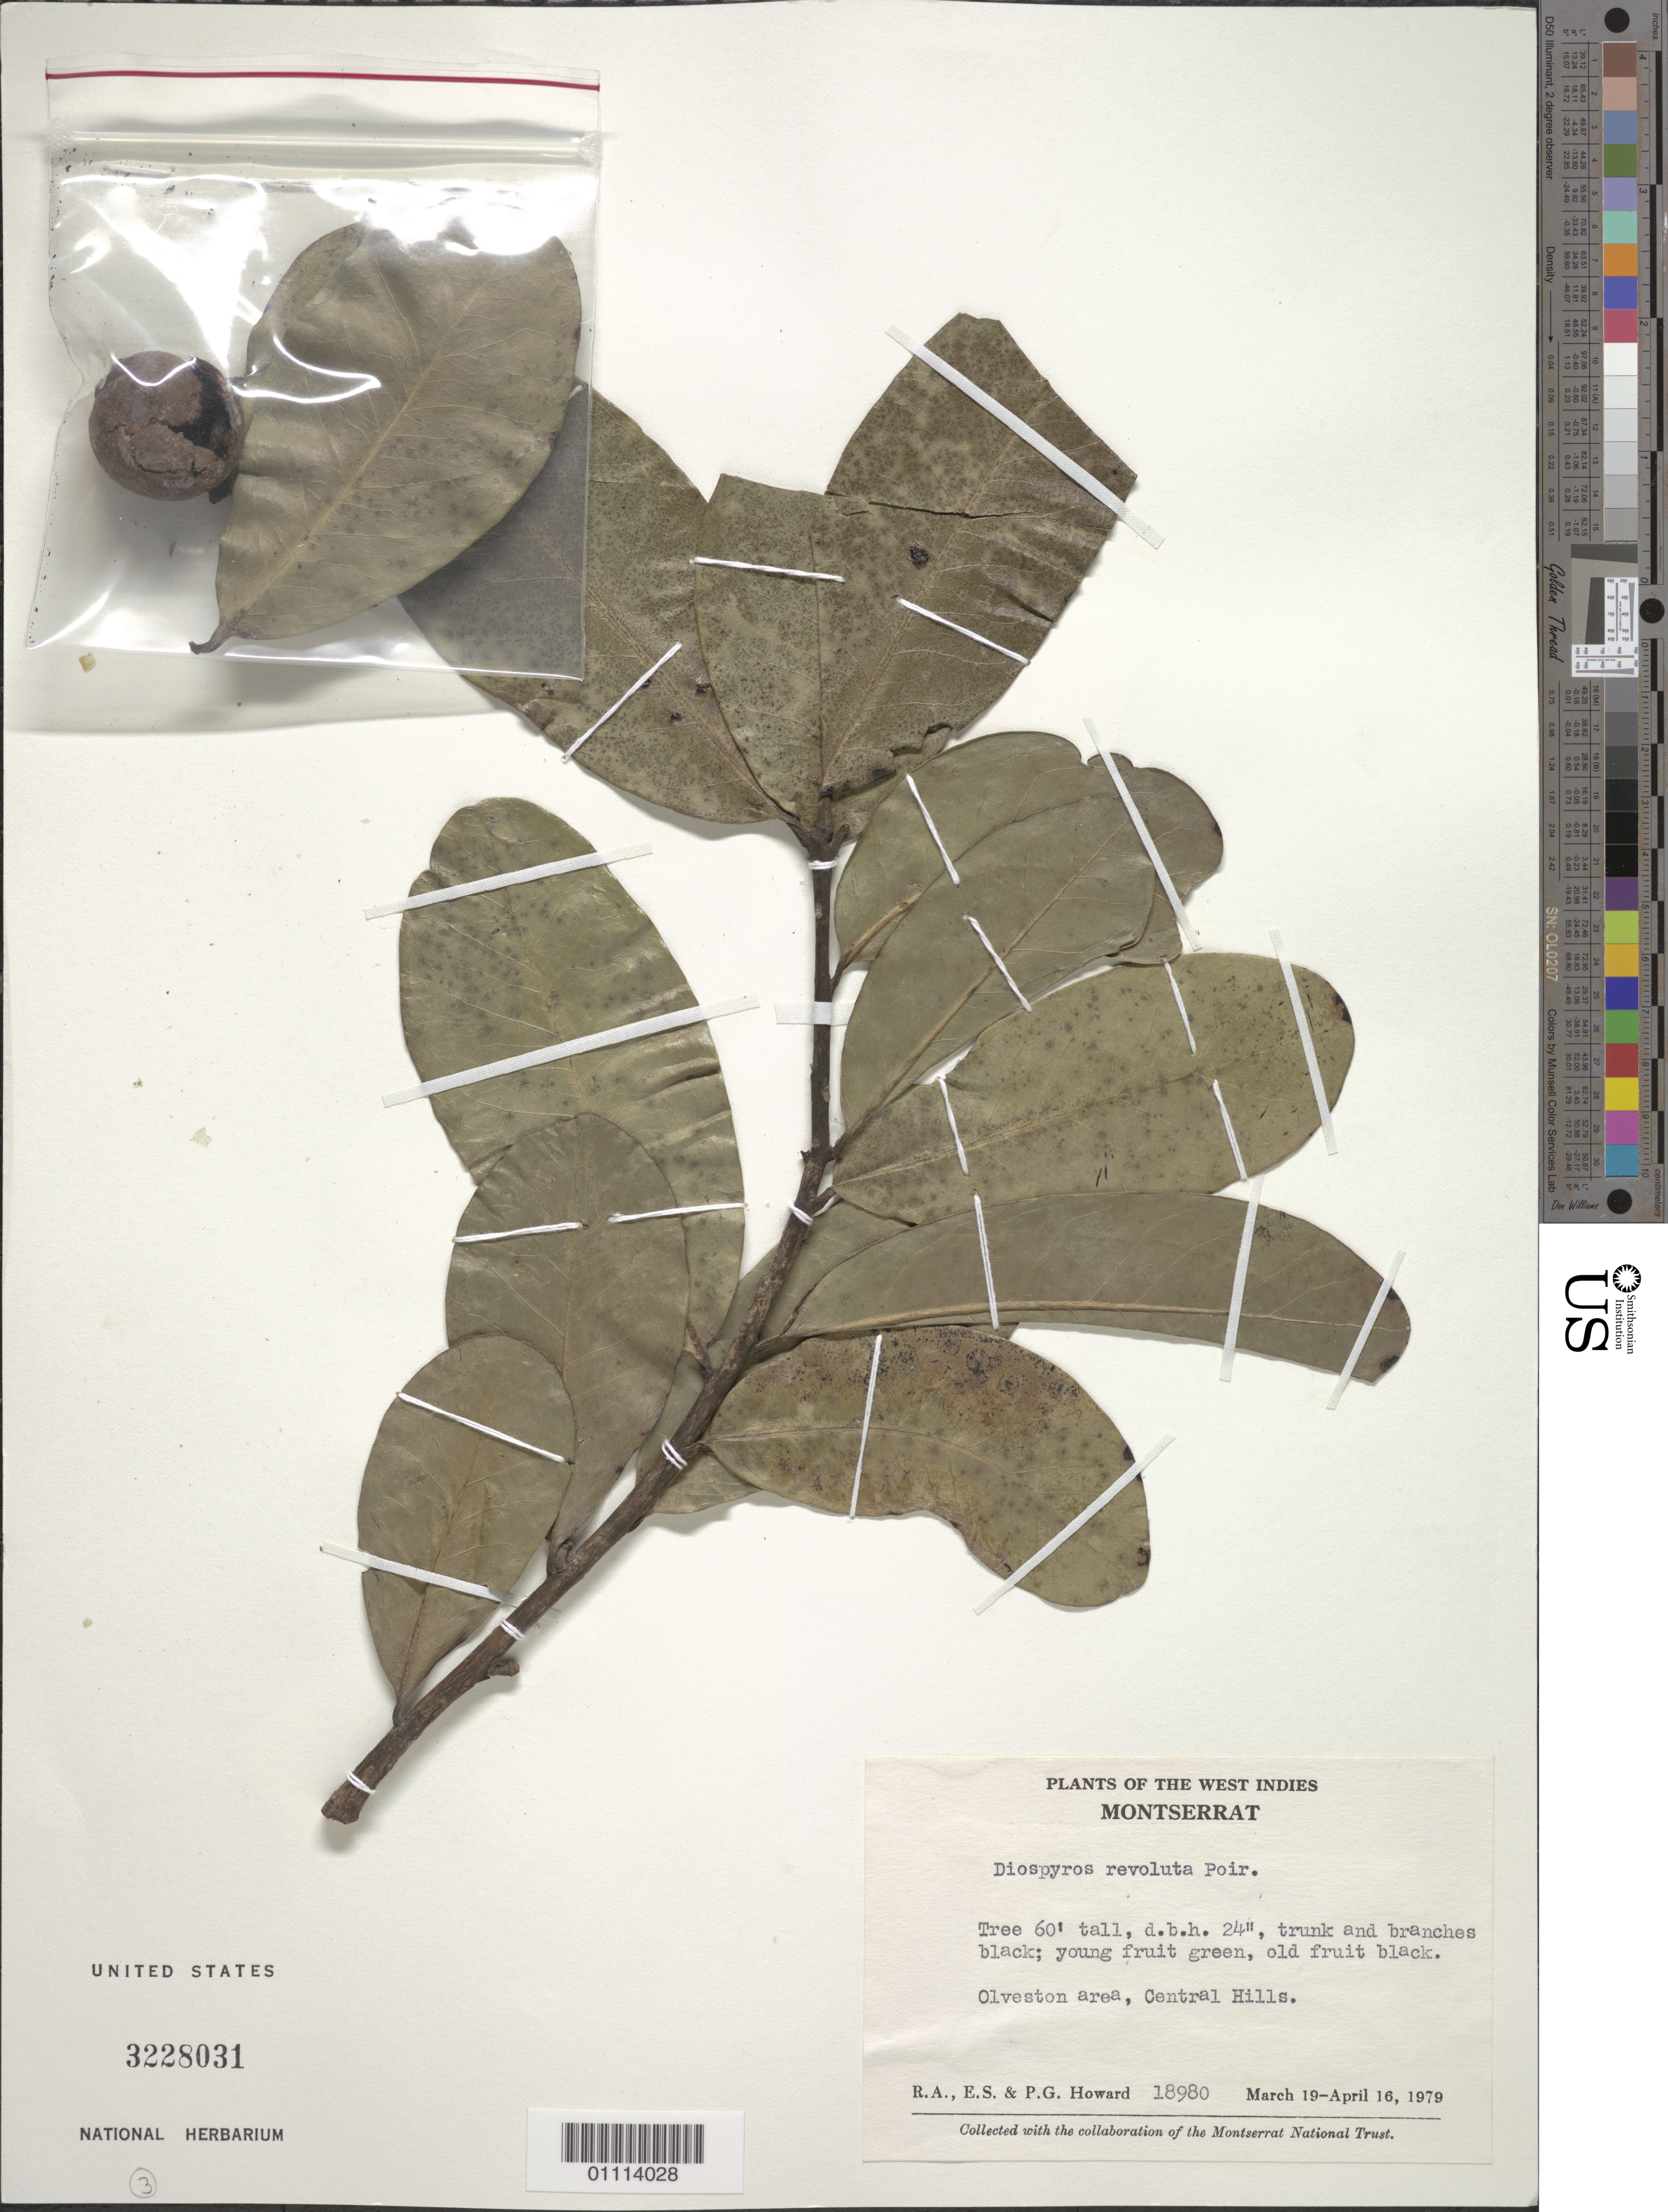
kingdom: Plantae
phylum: Tracheophyta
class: Magnoliopsida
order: Ericales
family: Ebenaceae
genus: Diospyros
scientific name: Diospyros revoluta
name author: Poir.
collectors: R. A. Howard, E. S. Howard & P. Howard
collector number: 18980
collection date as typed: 19 Mar 1979 to 16 Apr 1979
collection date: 1979-03-19/1979-04-16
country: Montserrat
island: Montserrat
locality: Olveston area, Central Hills.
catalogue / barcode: US 3228031